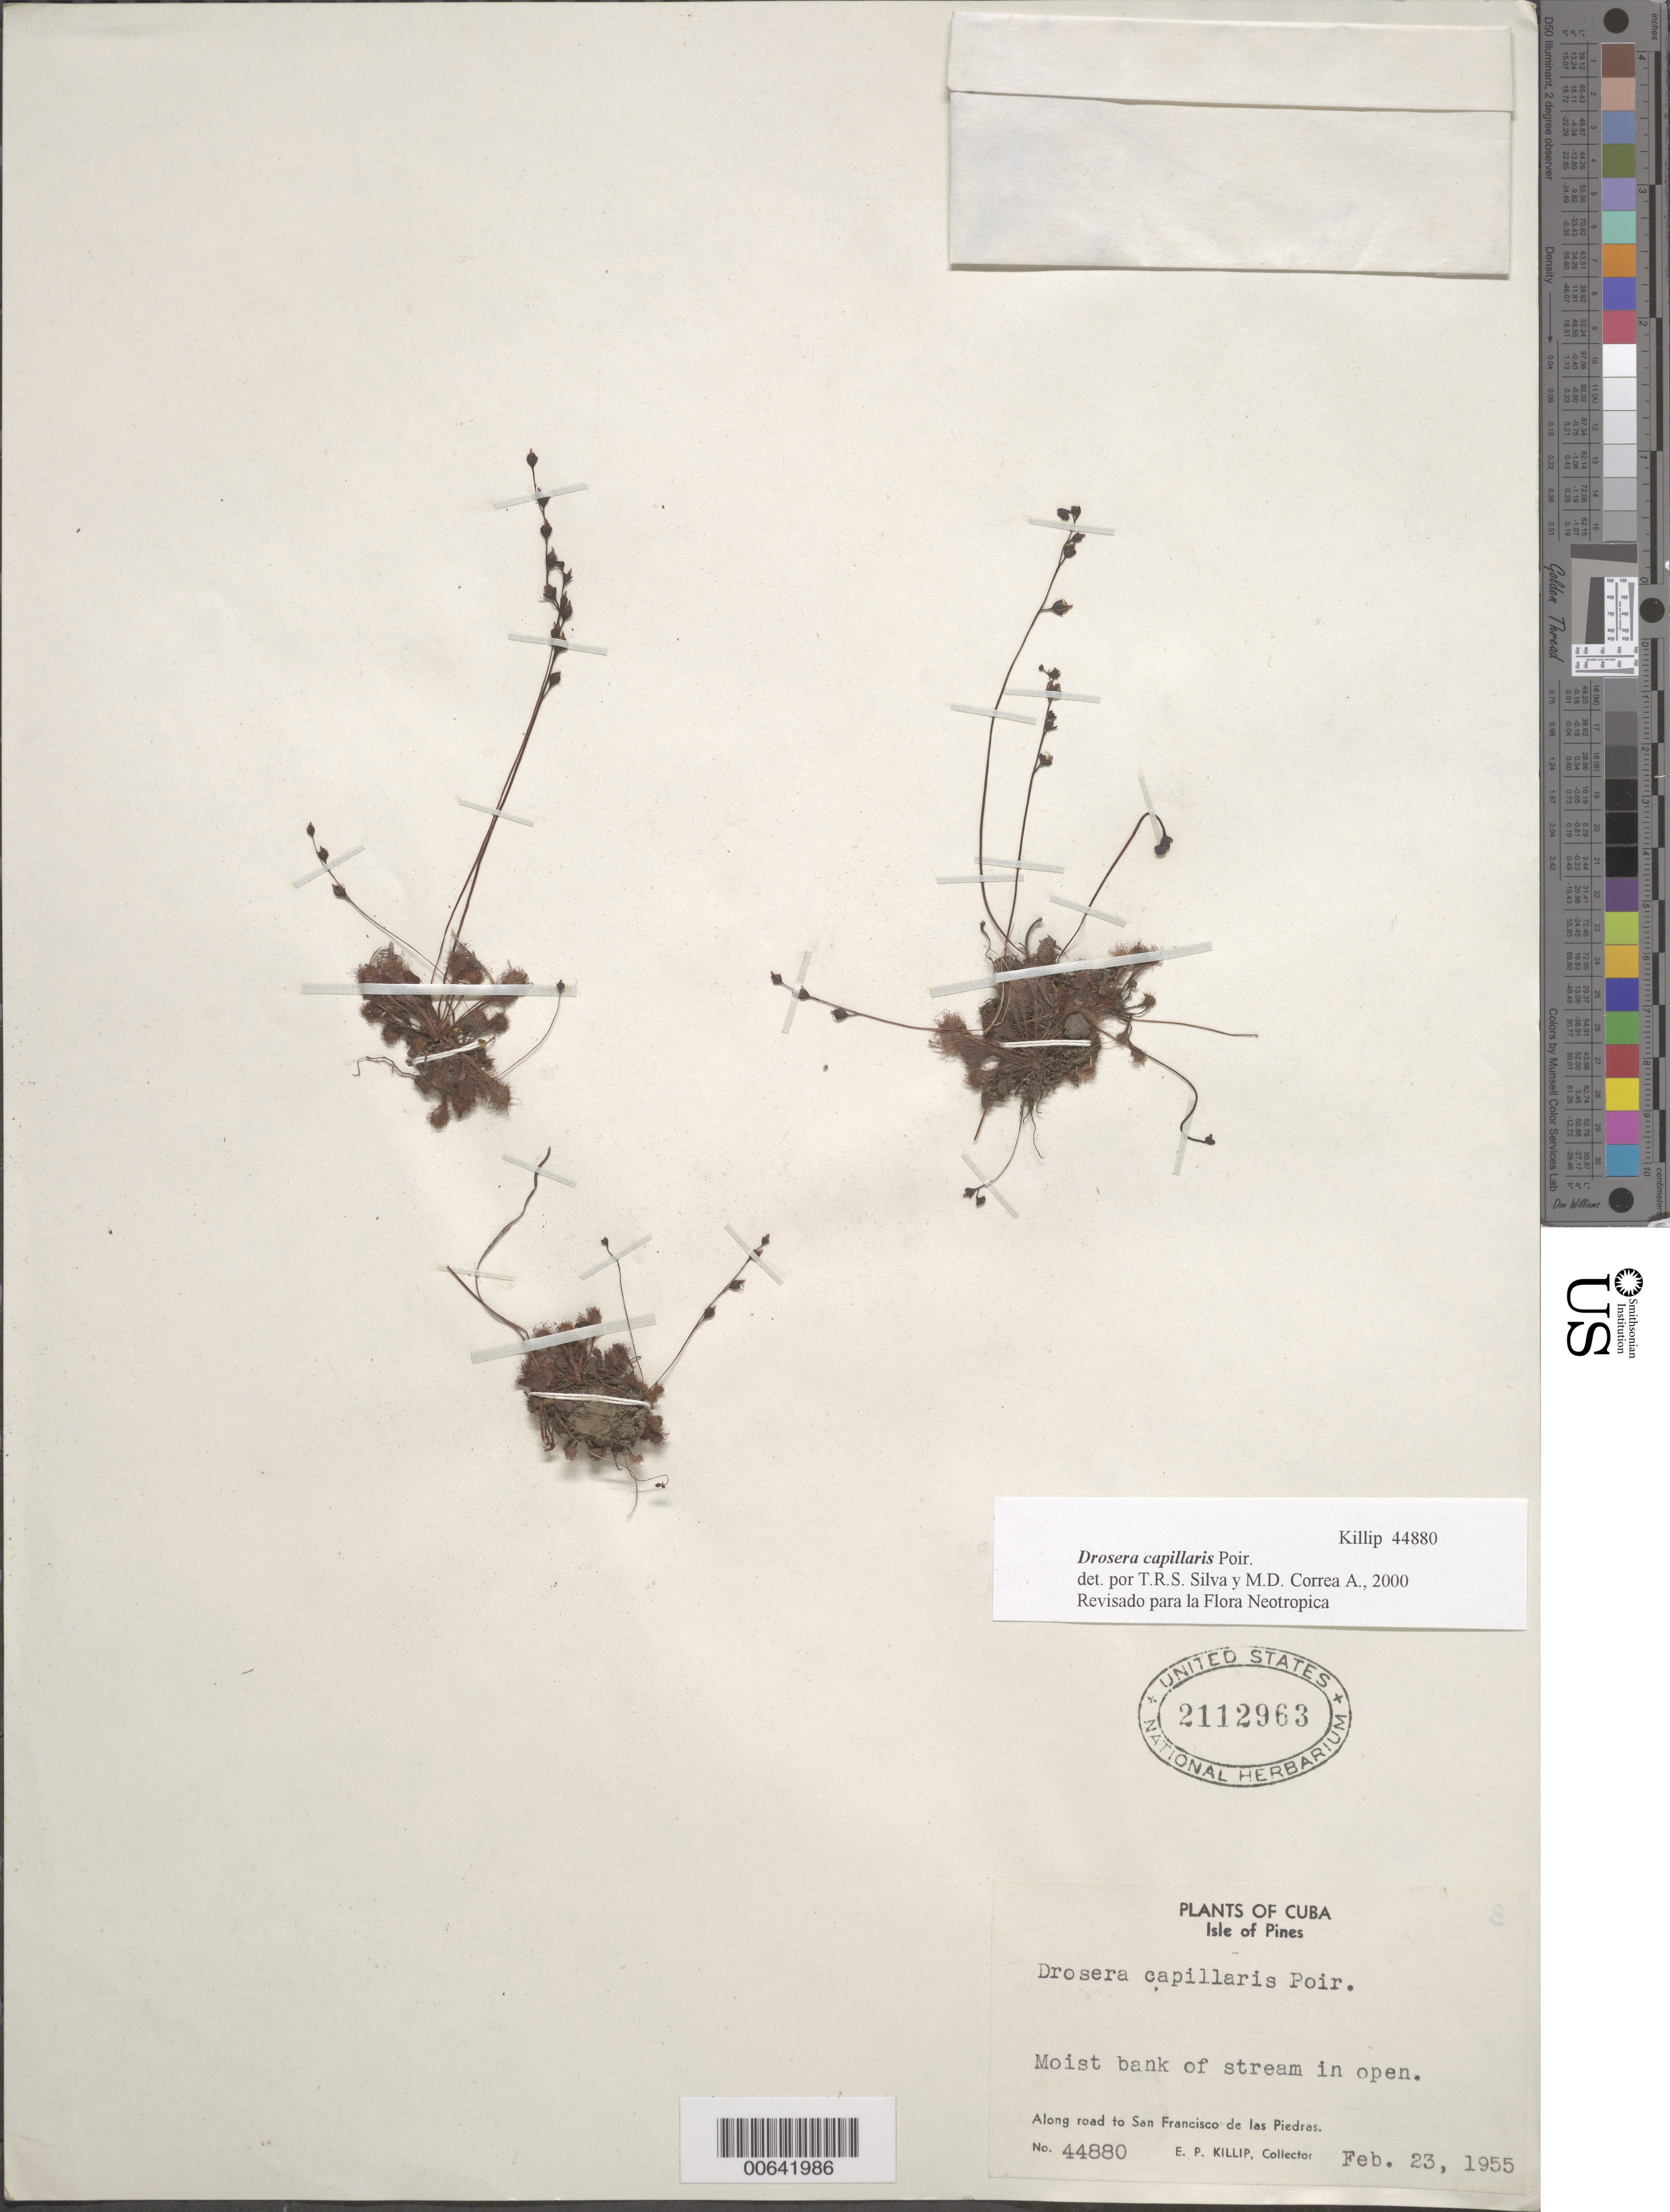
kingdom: Plantae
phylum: Tracheophyta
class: Magnoliopsida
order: Caryophyllales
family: Droseraceae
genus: Drosera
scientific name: Drosera capillaris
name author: Poir.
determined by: Silva, T. R. S. & Correa A. , M. D.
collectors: E. P. Killip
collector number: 44880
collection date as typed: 23 Feb 1955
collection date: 1955-02-23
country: Cuba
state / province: Isla de La Juventud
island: Isla de La Juventud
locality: Along road to San Francisco de las Piedras. "Isle of Pines".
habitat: Moist bank of stream in open.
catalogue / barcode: US 2112963